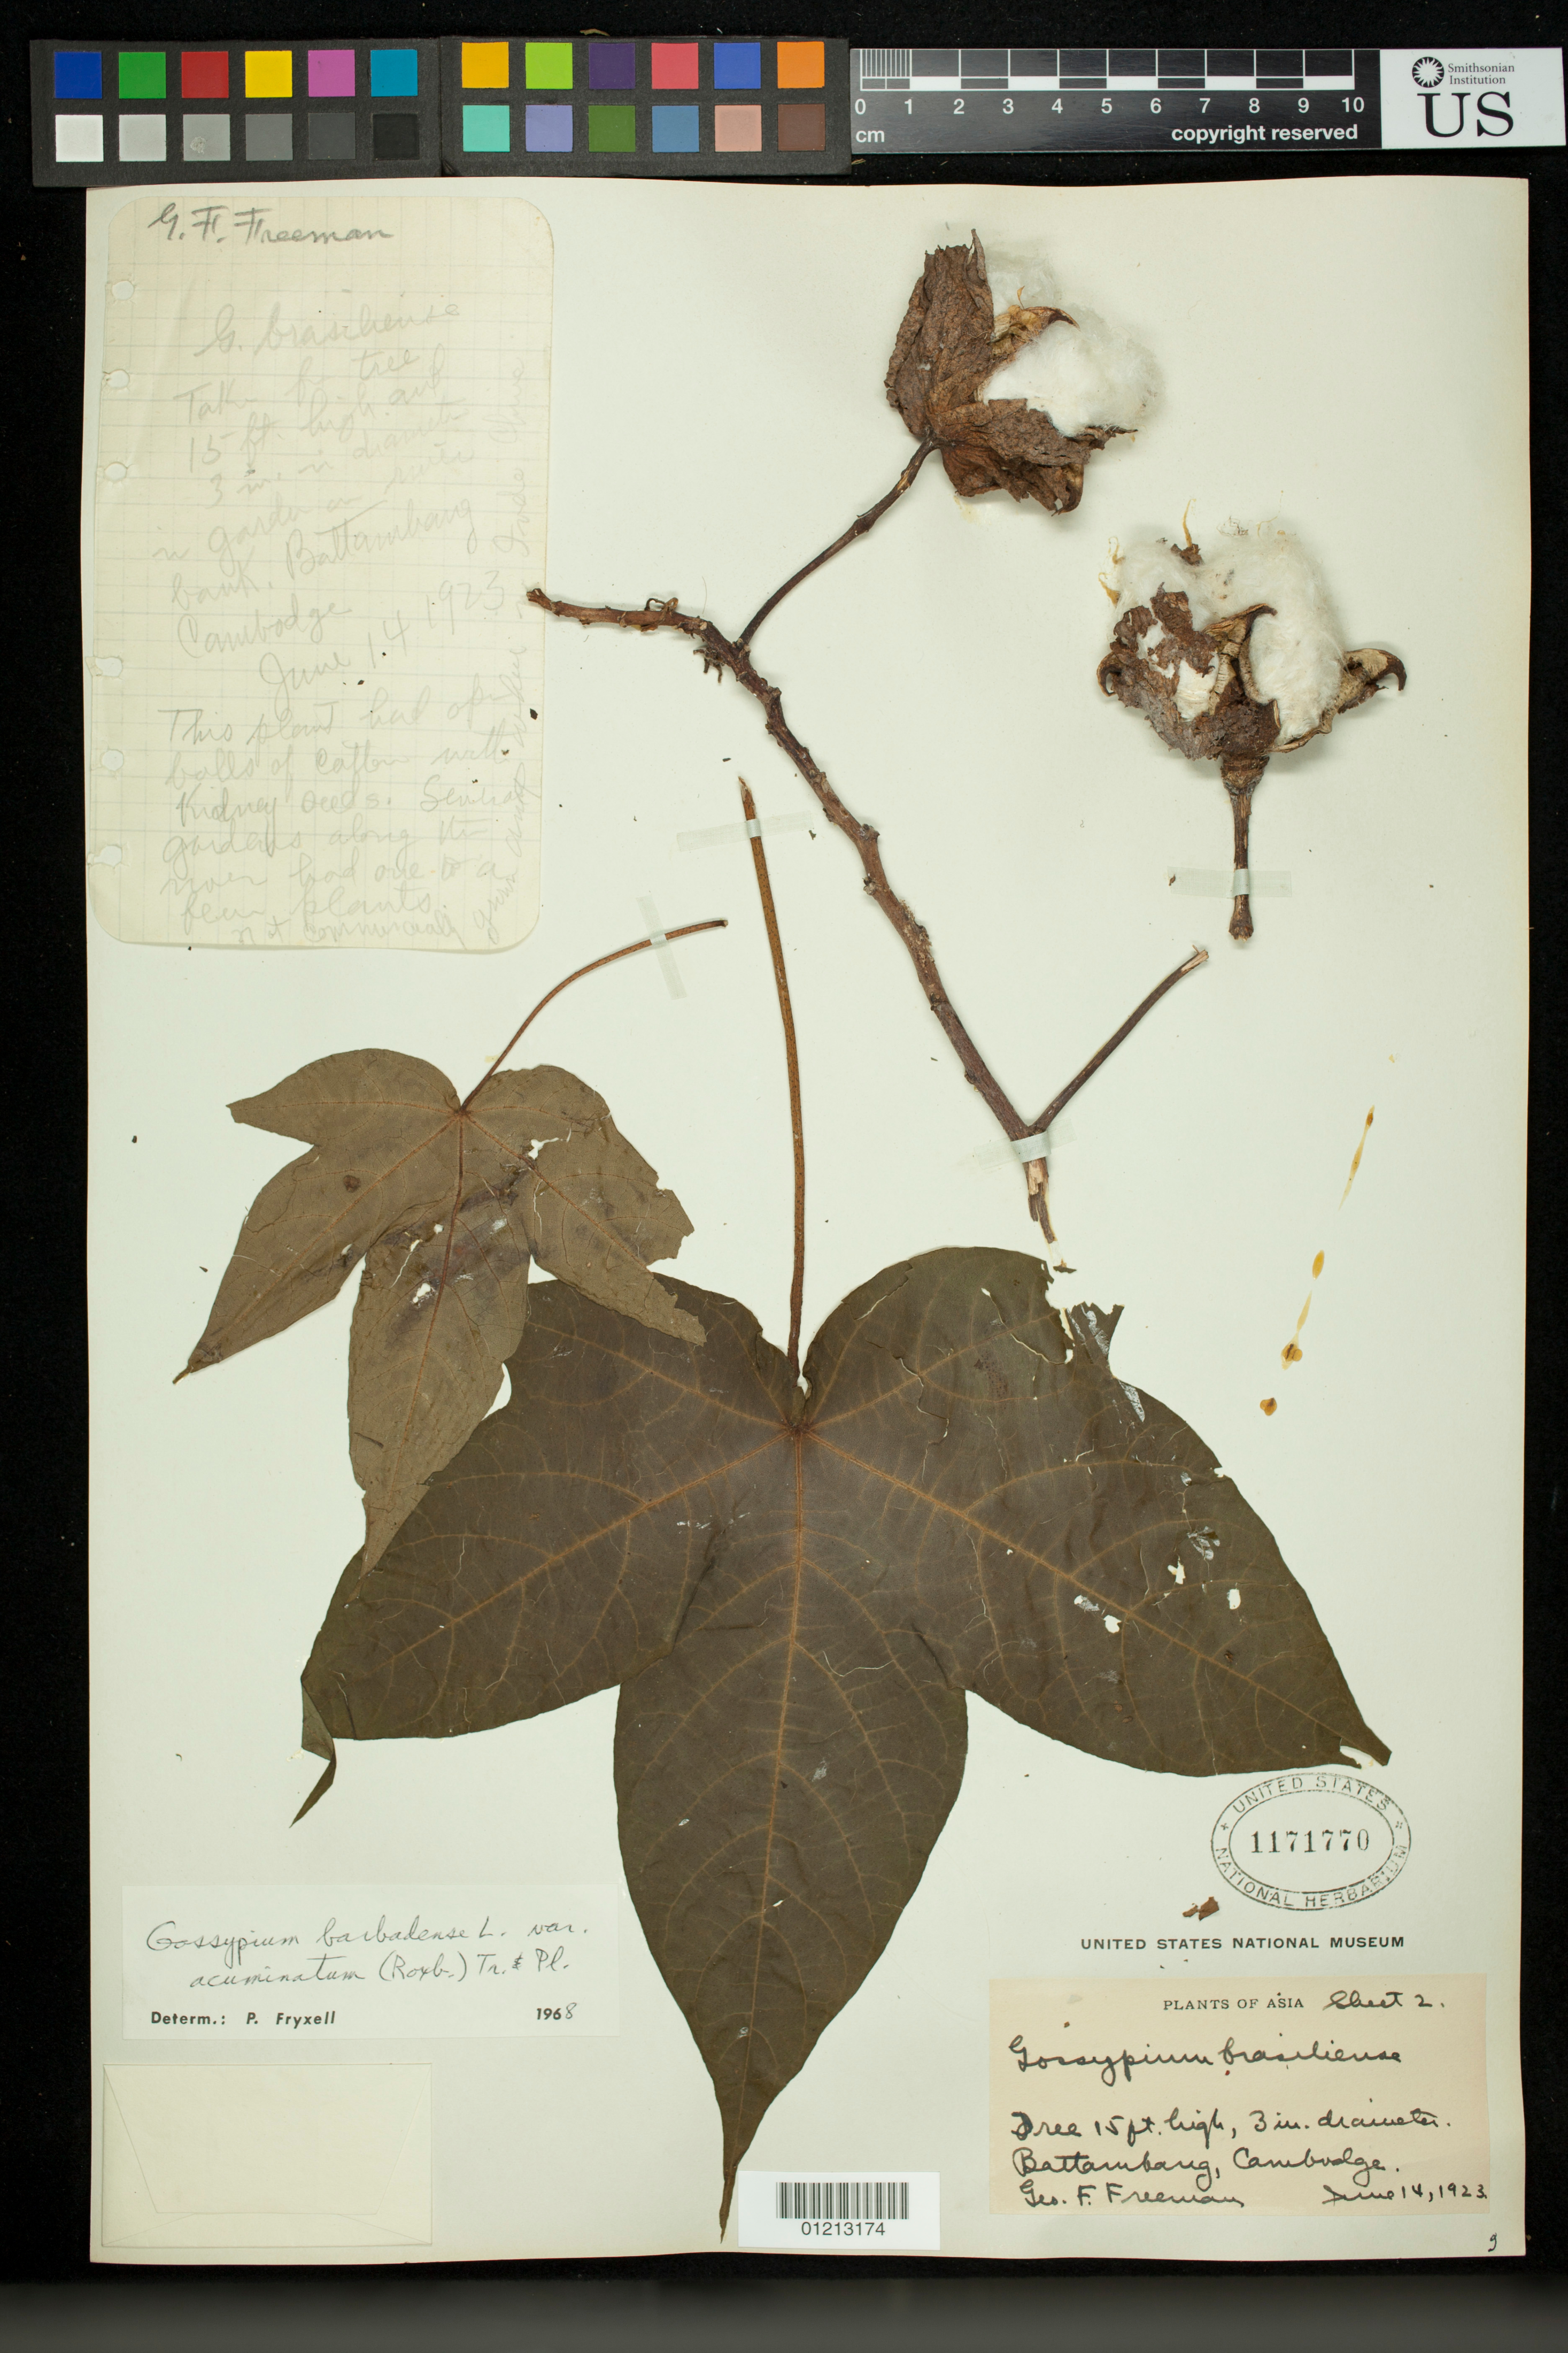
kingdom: Plantae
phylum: Tracheophyta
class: Magnoliopsida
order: Malvales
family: Malvaceae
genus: Gossypium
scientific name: Gossypium brasiliense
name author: Macfad.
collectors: G. Freeman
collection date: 1923-06-14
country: Cambodia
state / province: Bătdâmbâng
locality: Battambang, Cambodge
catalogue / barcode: US 1171770